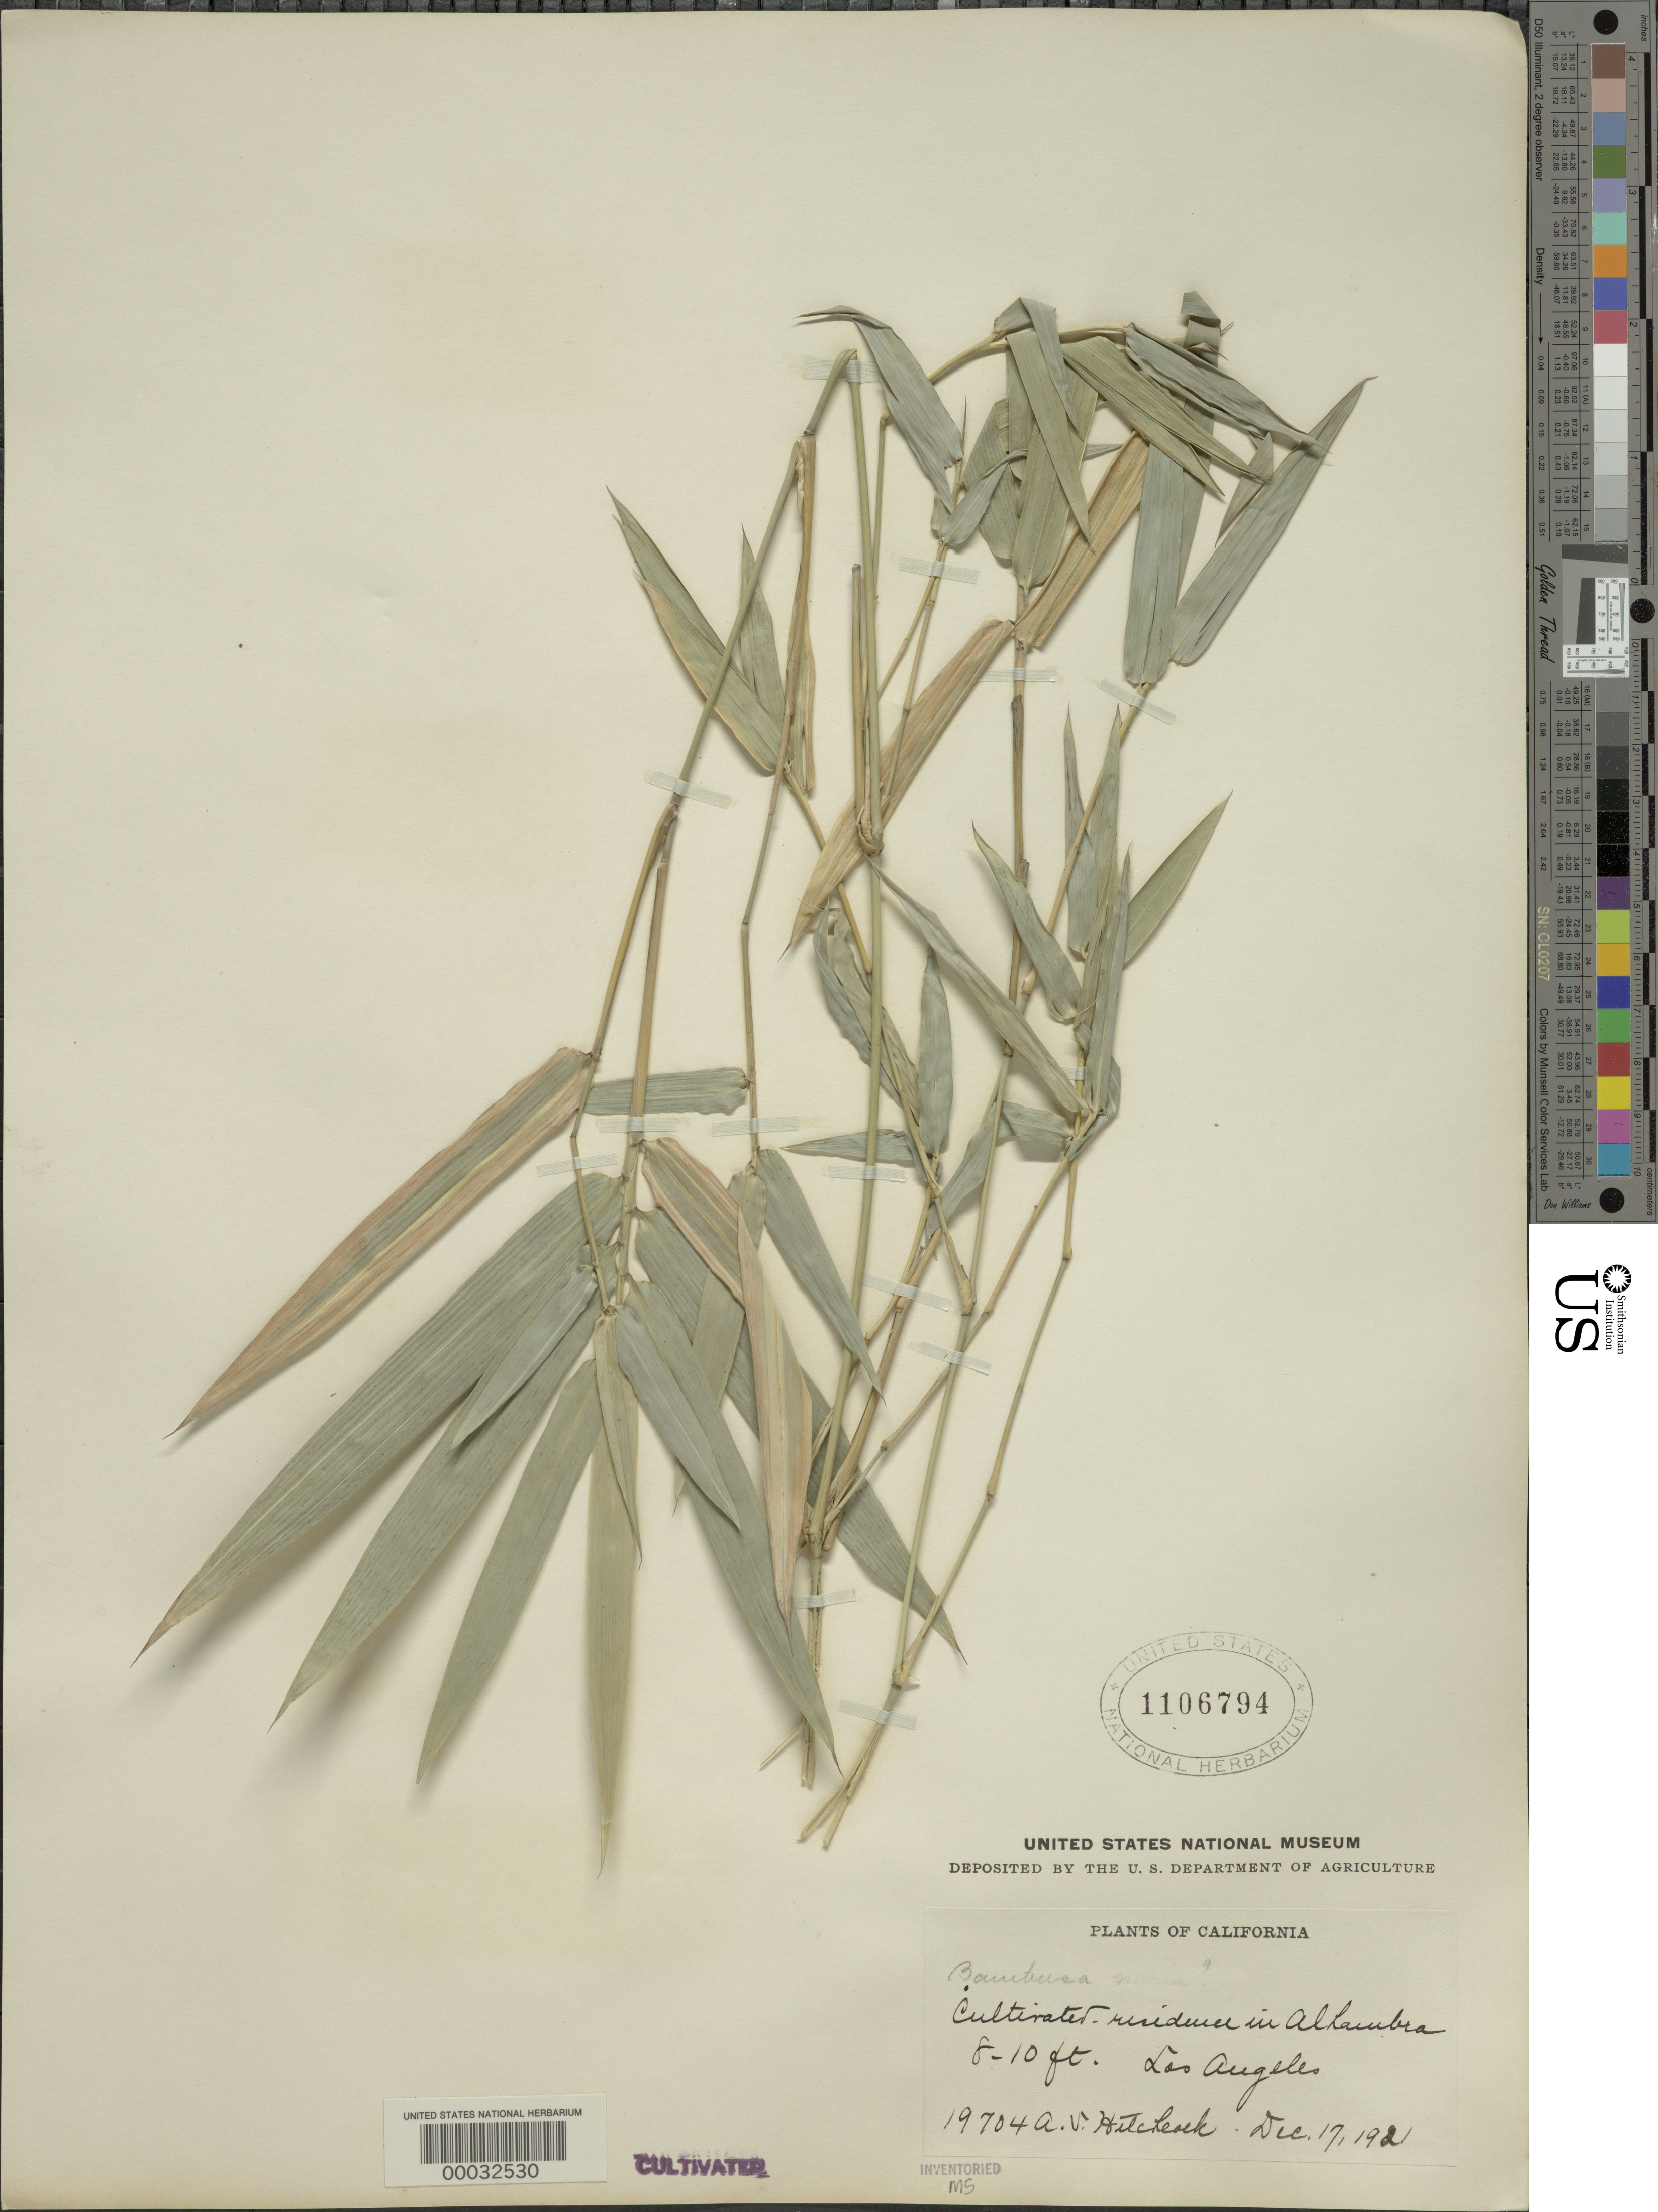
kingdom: Plantae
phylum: Tracheophyta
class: Liliopsida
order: Poales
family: Poaceae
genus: Bambusa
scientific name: Bambusa multiplex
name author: (Lour.) Raeusch. ex Schult. & Schult. f.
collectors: A. S. Hitchcock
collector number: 19704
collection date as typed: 17 Dec 1921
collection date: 1921-12-17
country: United States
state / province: California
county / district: Los Angeles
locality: Los angeles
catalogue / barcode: US 1106794